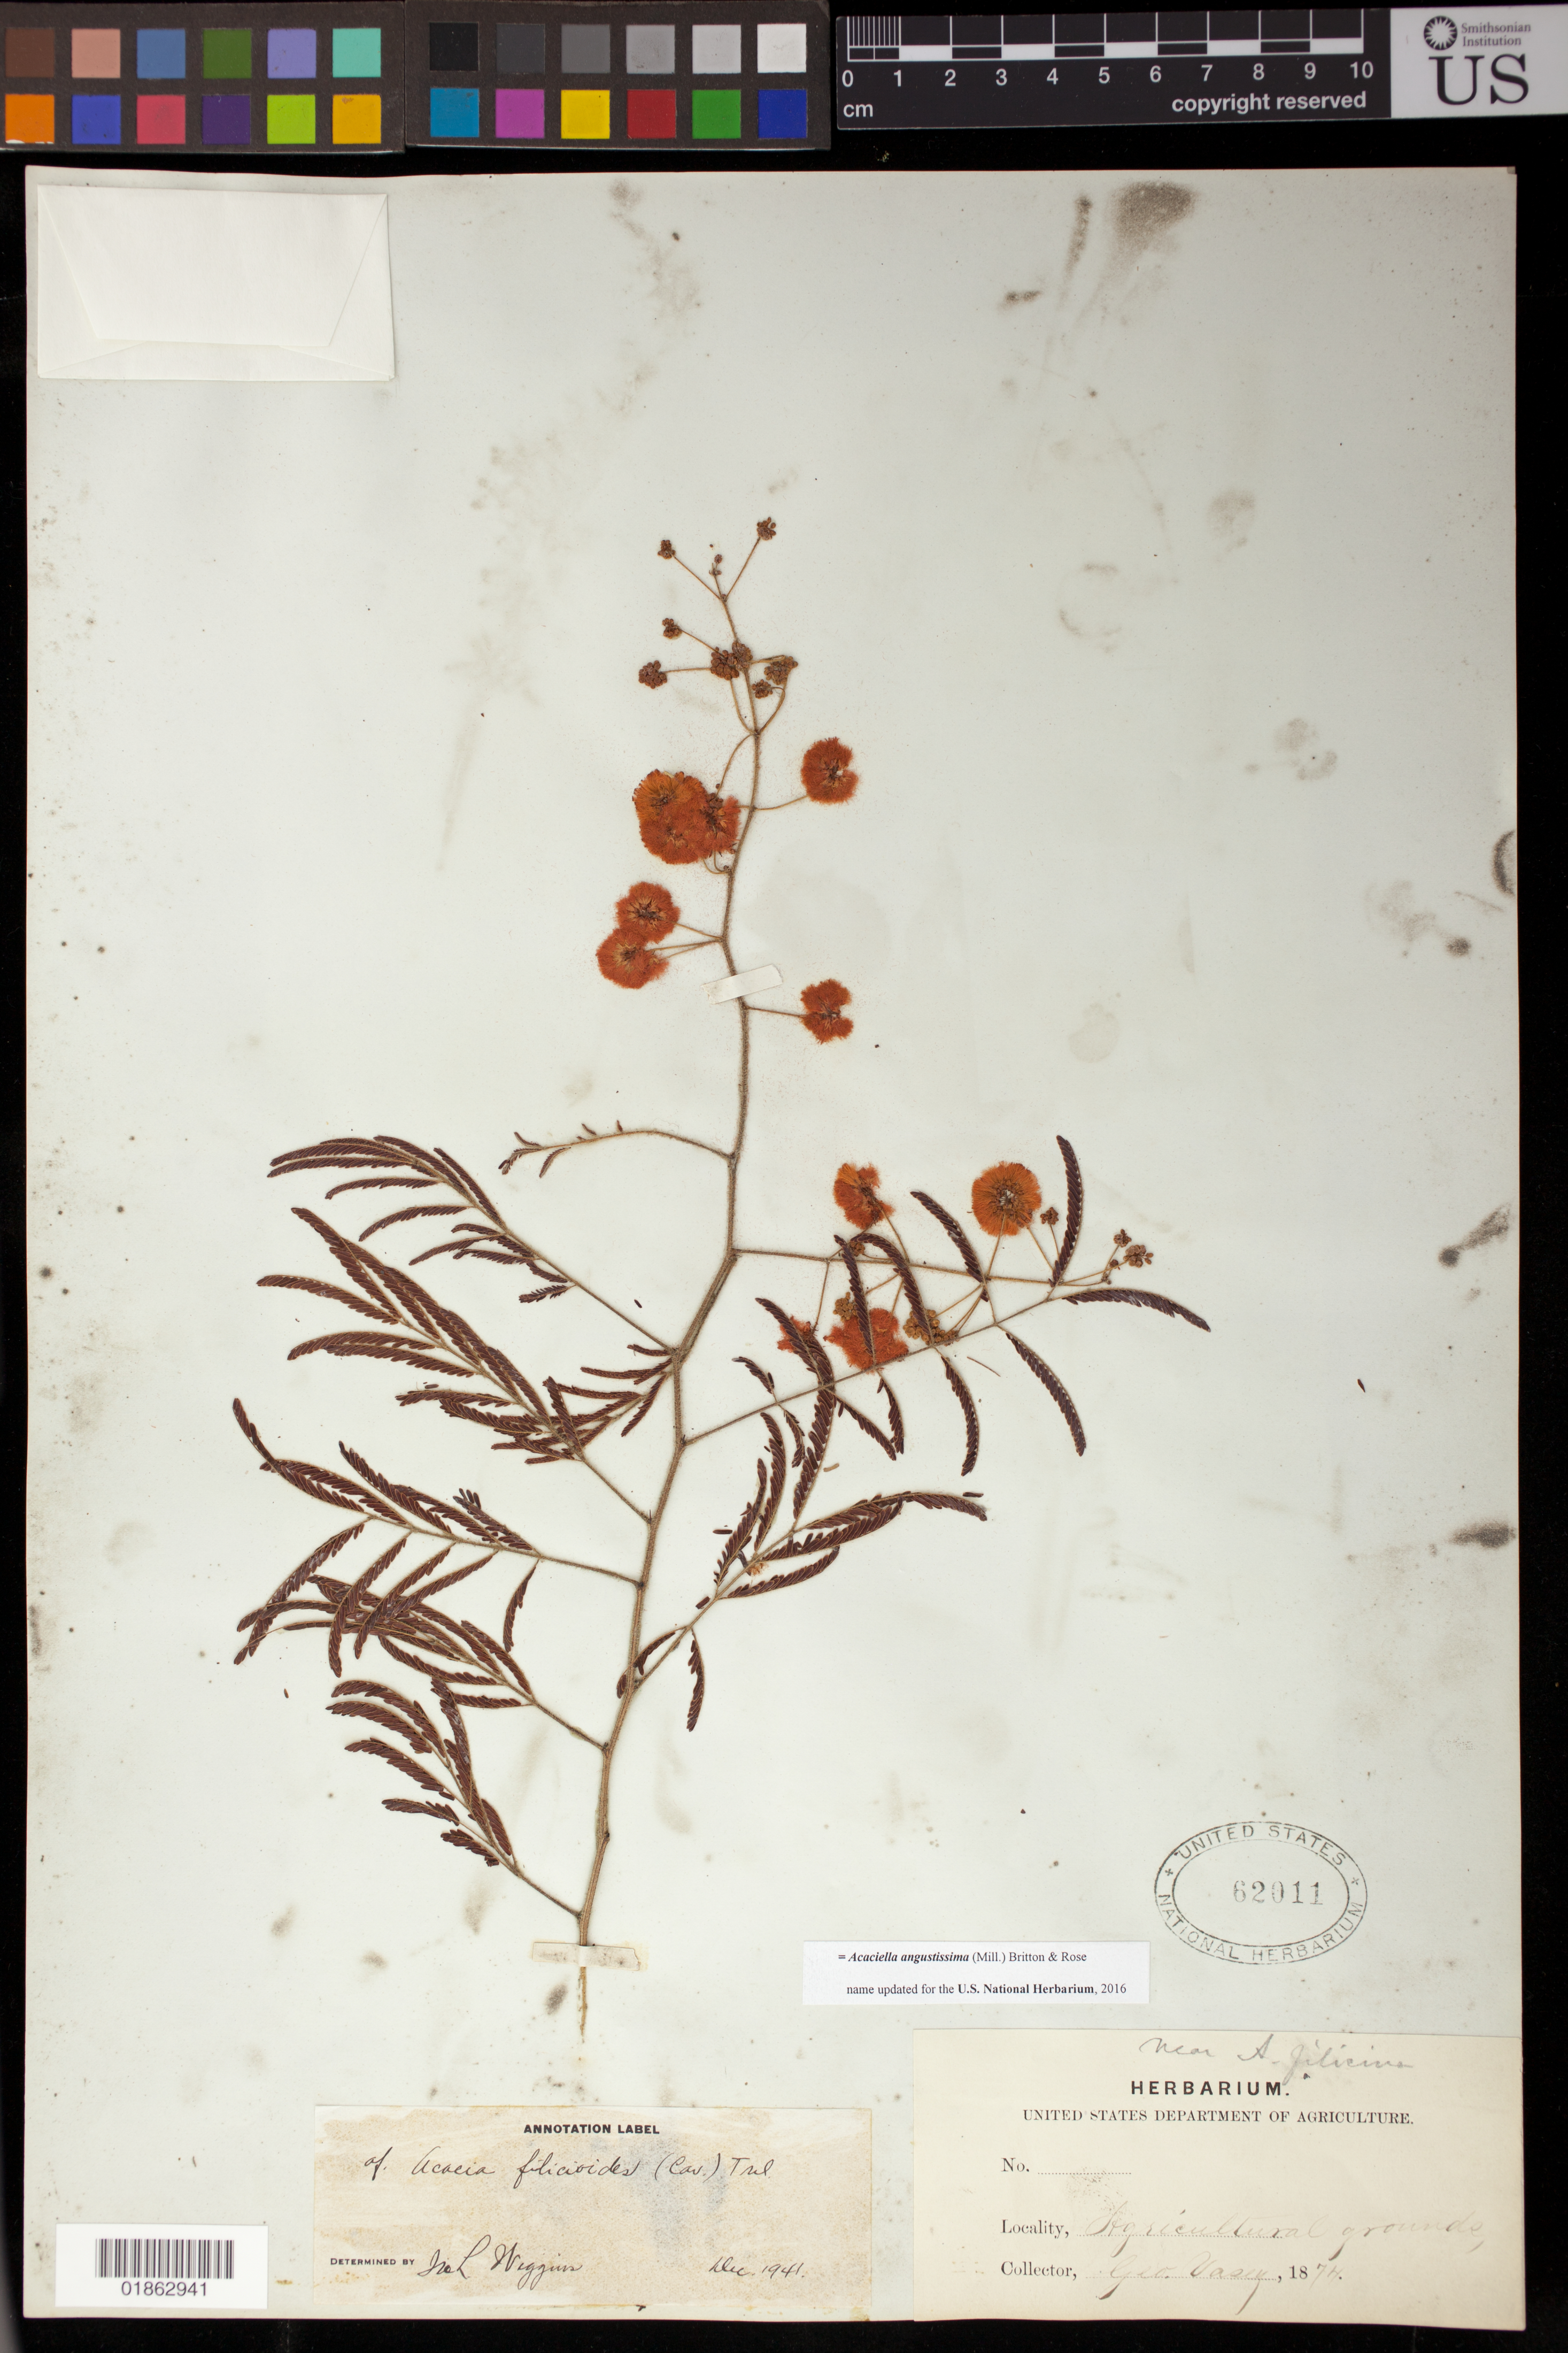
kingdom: Plantae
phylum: Tracheophyta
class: Magnoliopsida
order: Fabales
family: Fabaceae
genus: Acaciella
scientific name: Acaciella angustissima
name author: (Mill.) Britton & Rose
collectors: G. Vasey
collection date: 1874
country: United States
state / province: Maryland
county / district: Prince George's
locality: Agricultural grounds, possibly that of US Department of Agriculture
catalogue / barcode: US 62011